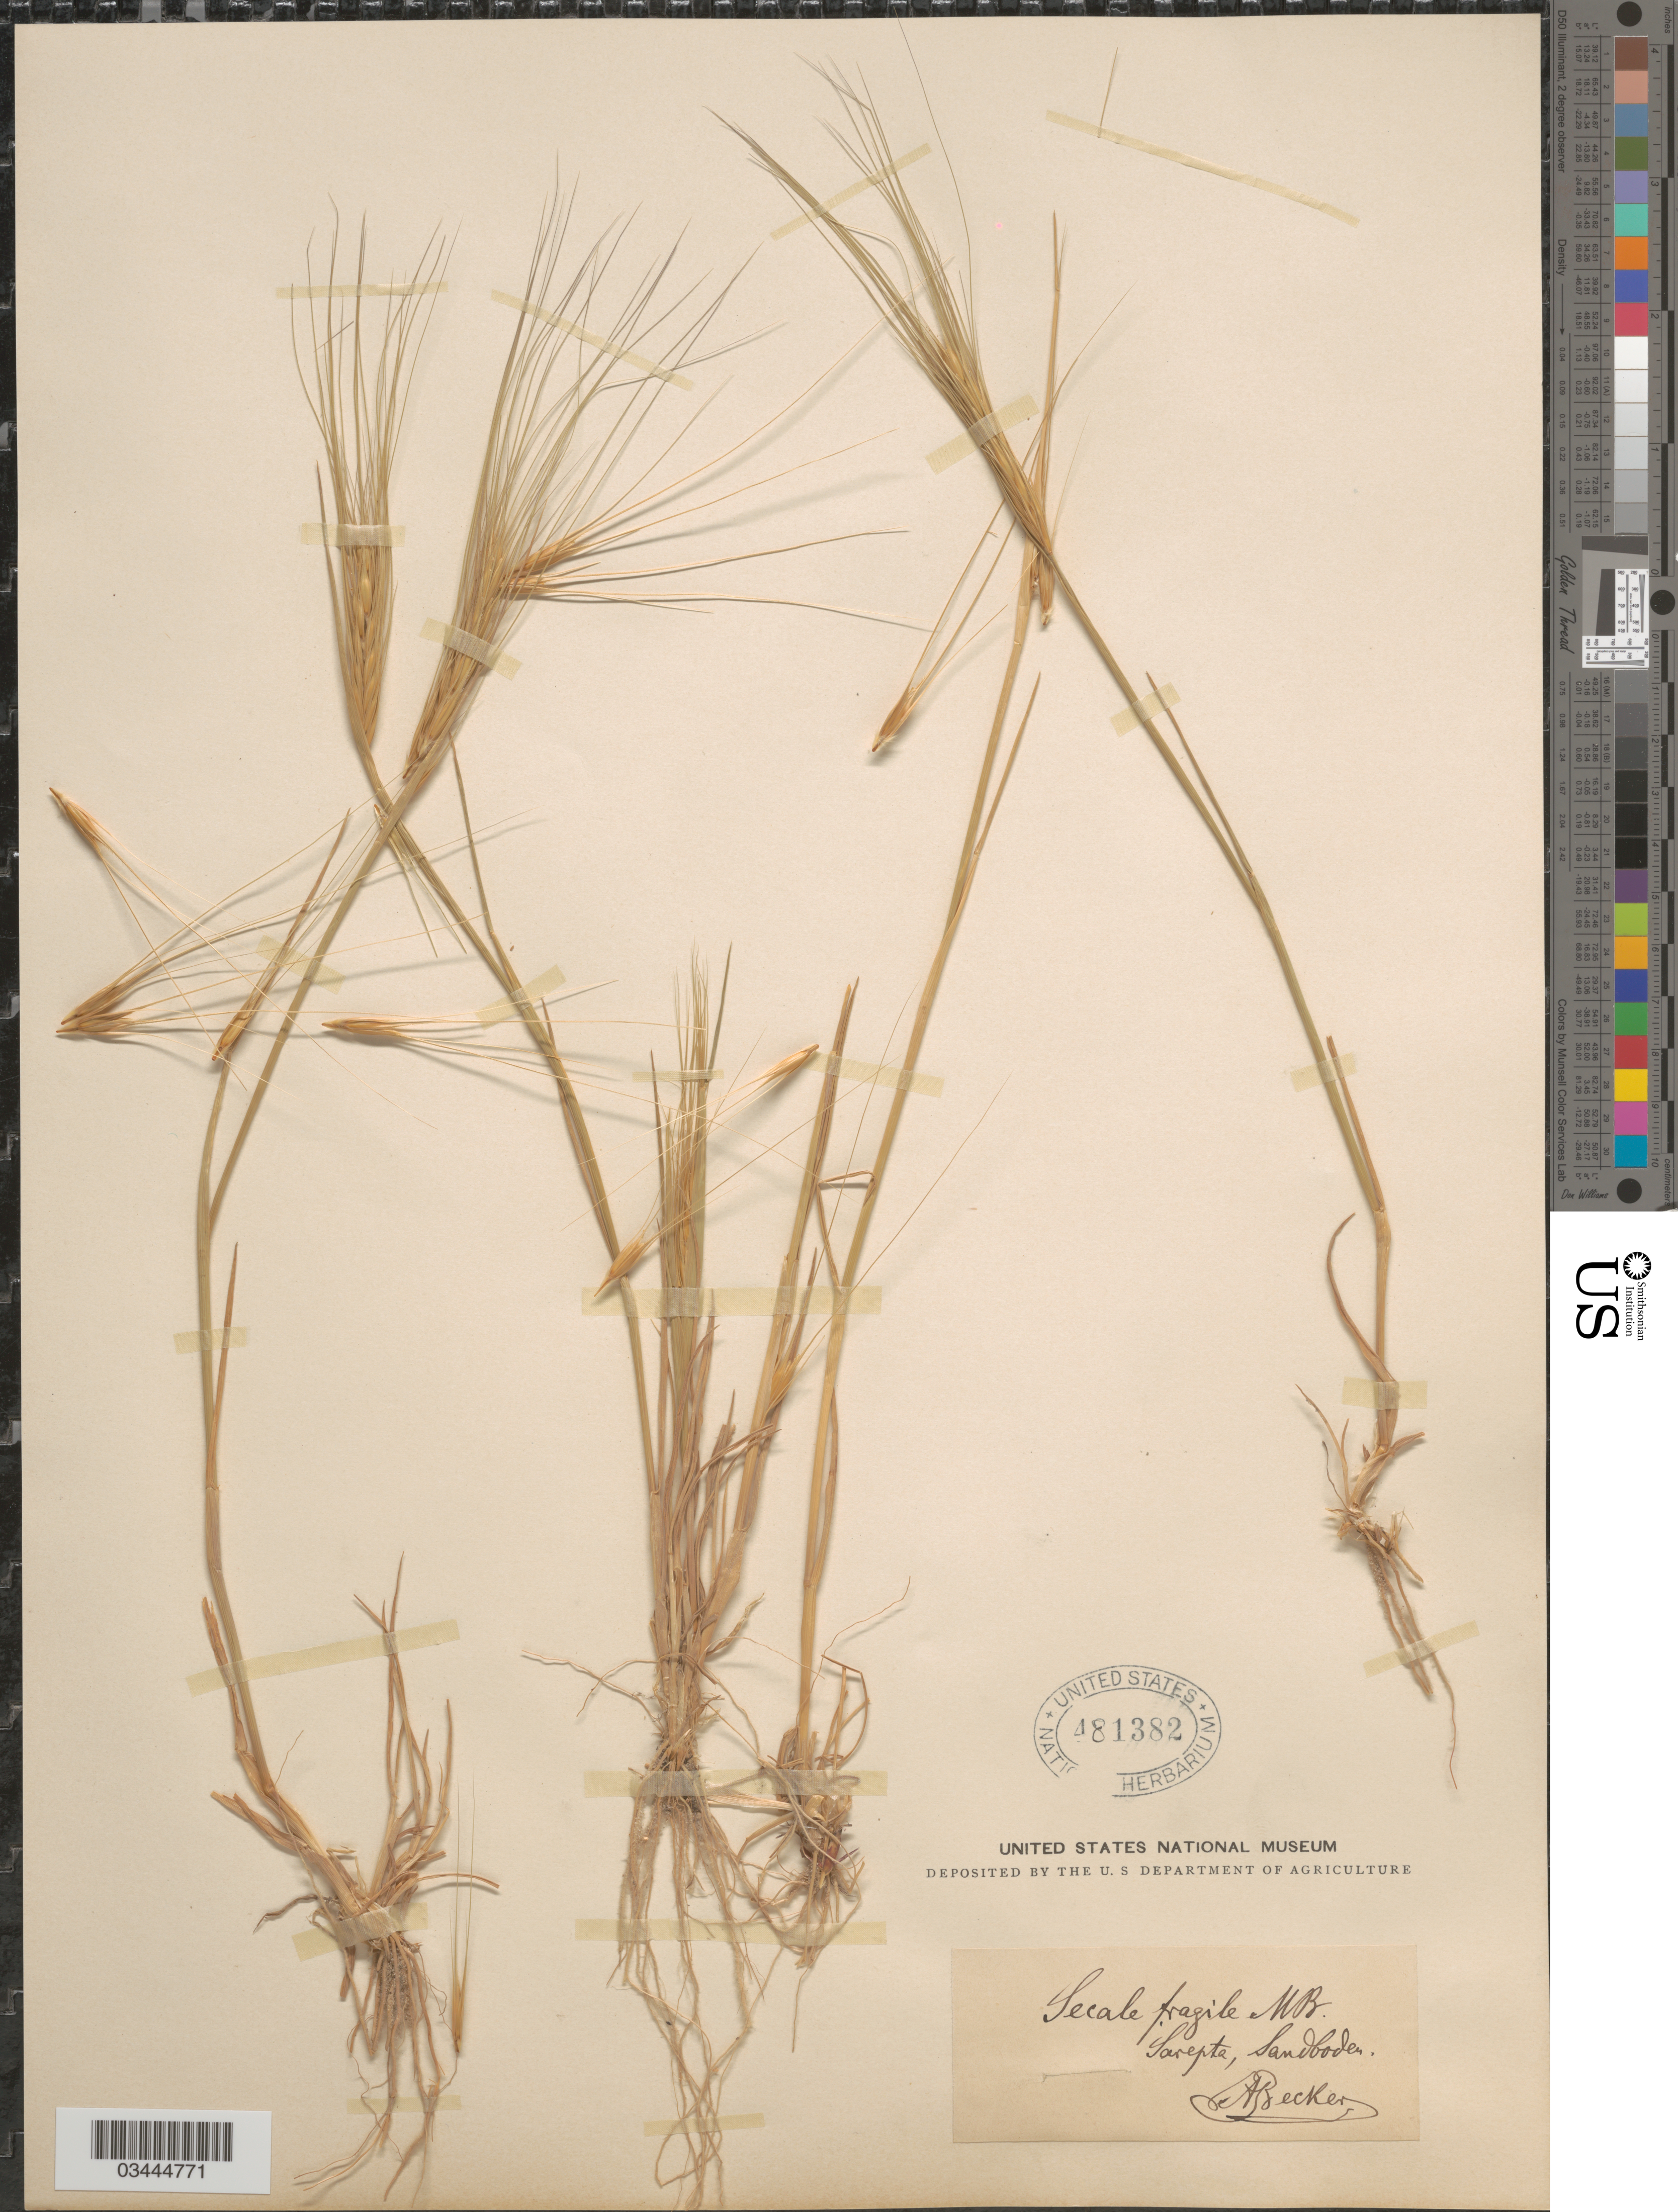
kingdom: Plantae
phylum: Tracheophyta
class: Liliopsida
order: Poales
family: Poaceae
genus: Secale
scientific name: Secale sylvestre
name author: Host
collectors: A. Becker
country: Russian Federation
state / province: Volgograd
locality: Sarepta, Sandboden.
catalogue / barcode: US 481382